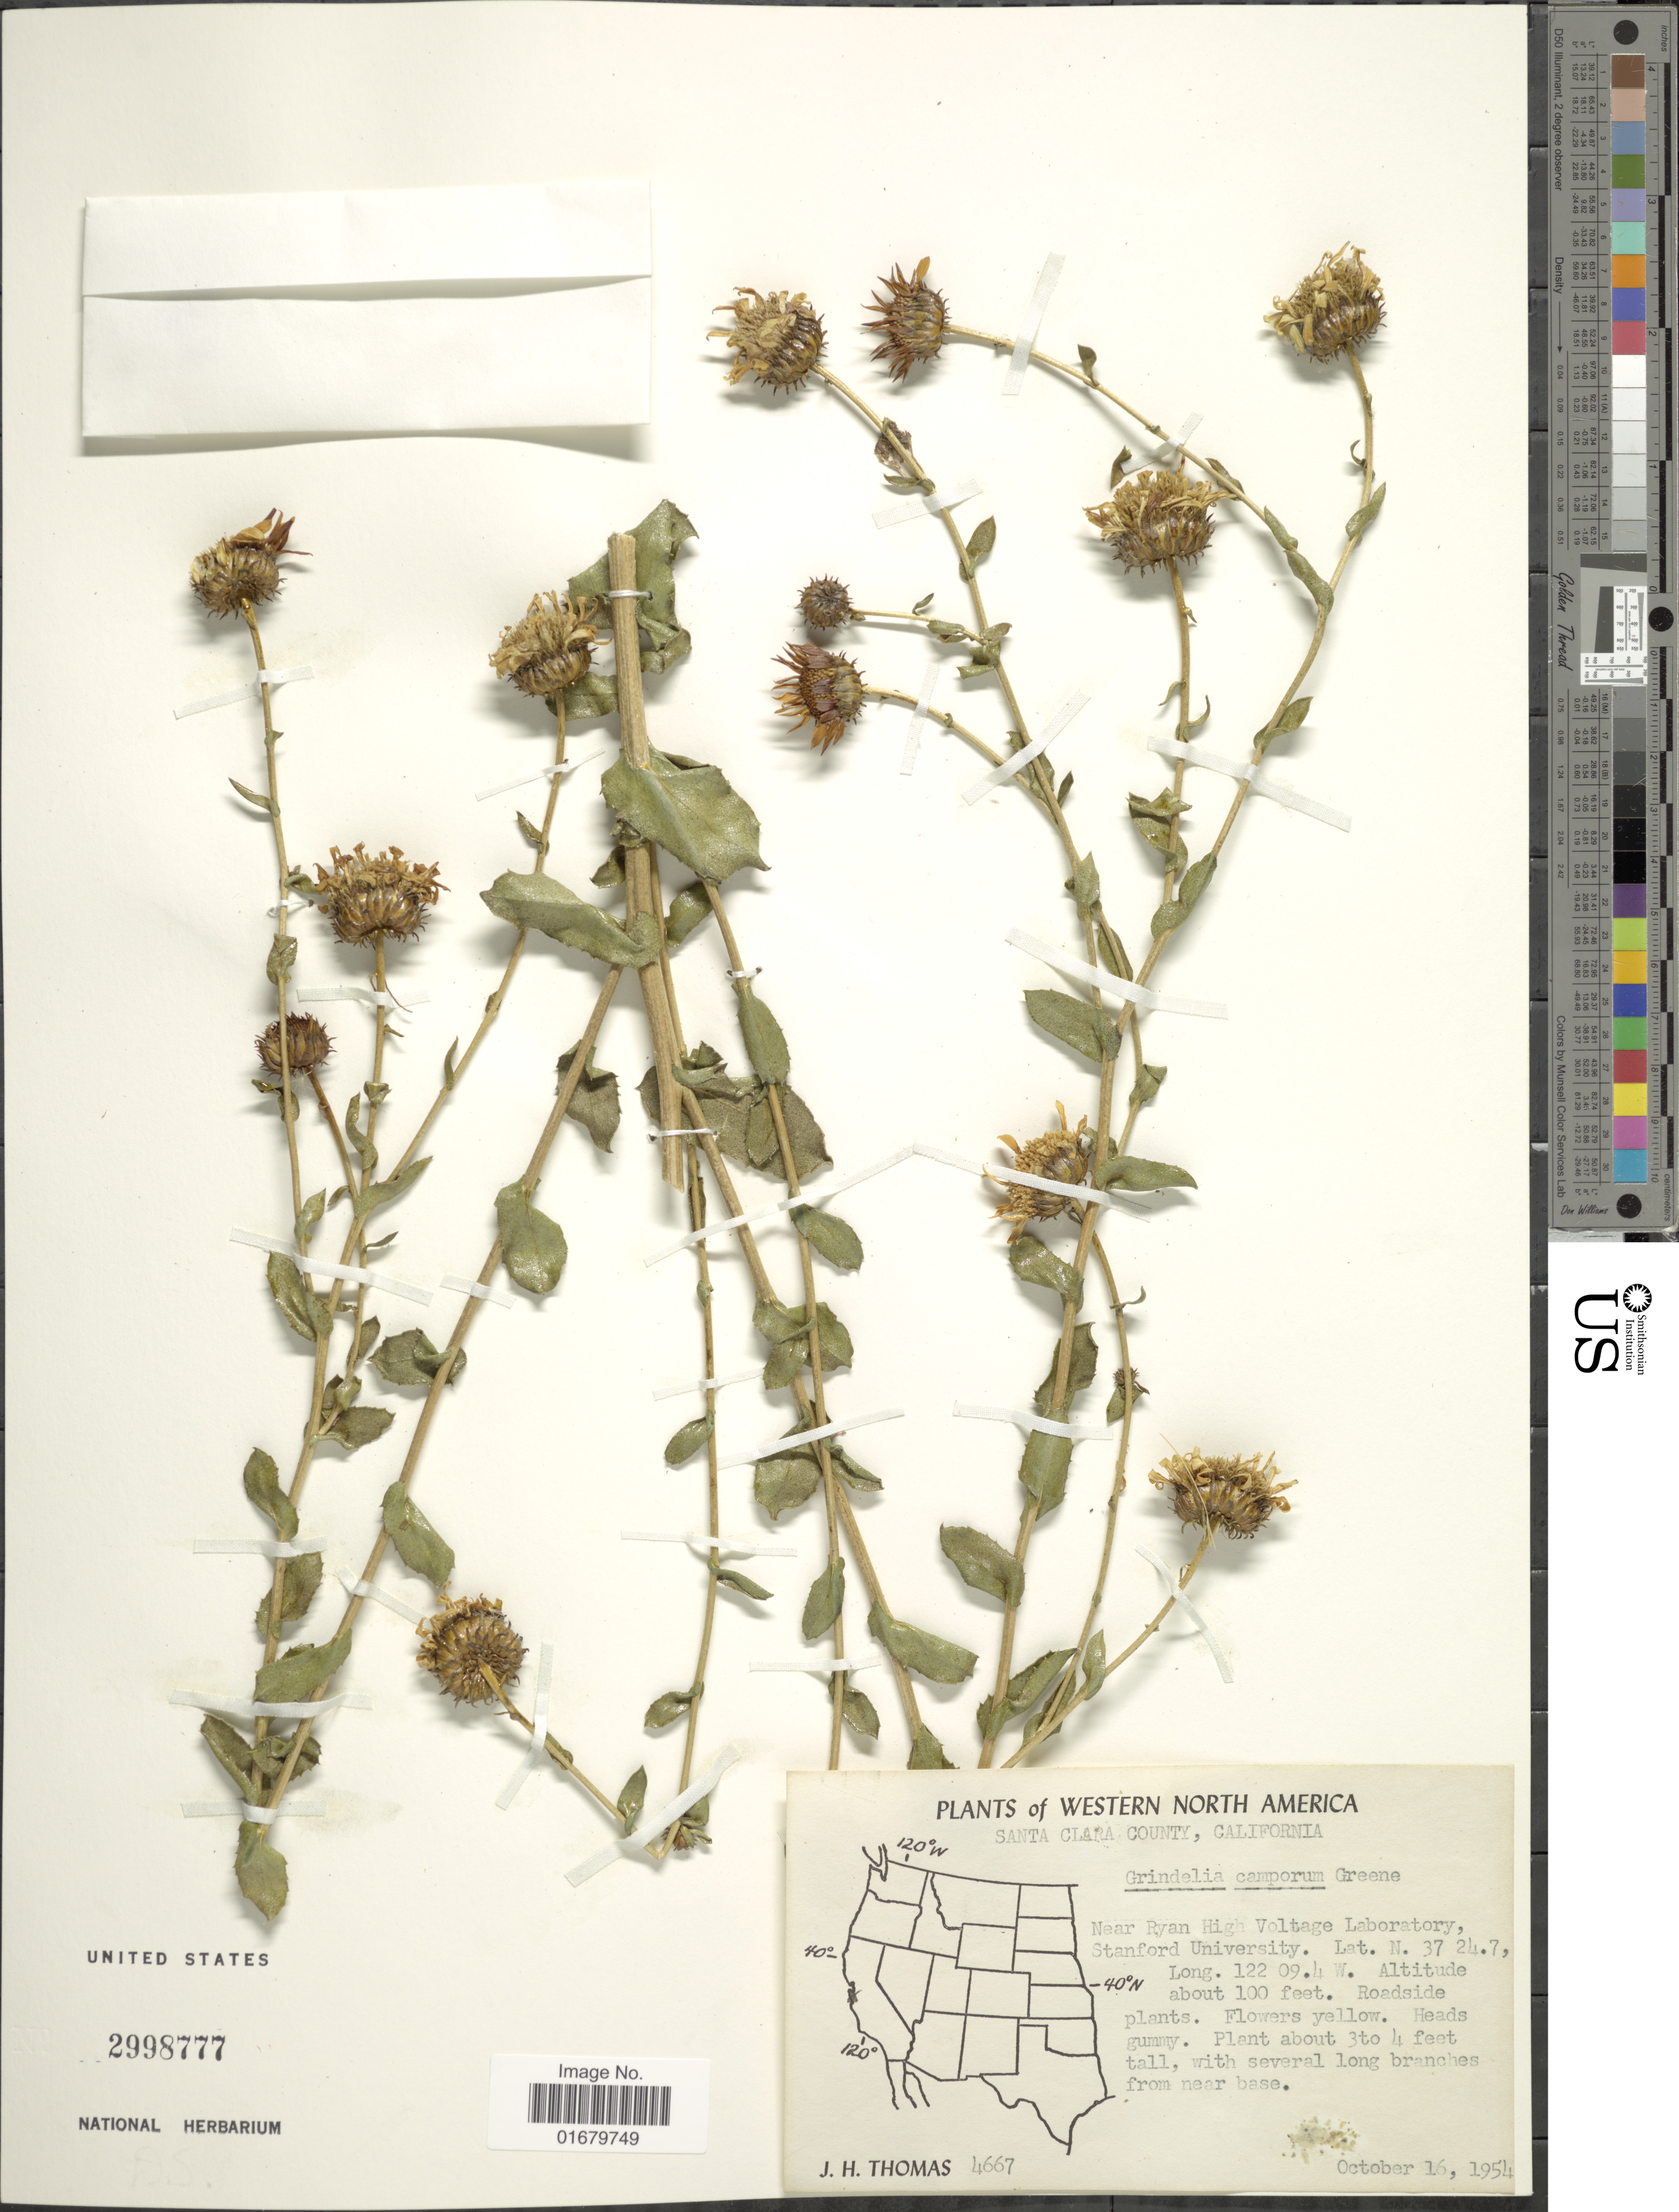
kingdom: Plantae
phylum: Tracheophyta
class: Magnoliopsida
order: Asterales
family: Asteraceae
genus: Grindelia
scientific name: Grindelia camporum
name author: Greene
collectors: J. H. Thomas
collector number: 4667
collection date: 1954-10-16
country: United States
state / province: California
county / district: San Mateo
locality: Western North America, San Mateo County, near Ryan High Voltage Laboratory Stanford University.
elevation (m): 30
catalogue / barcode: US 2998777